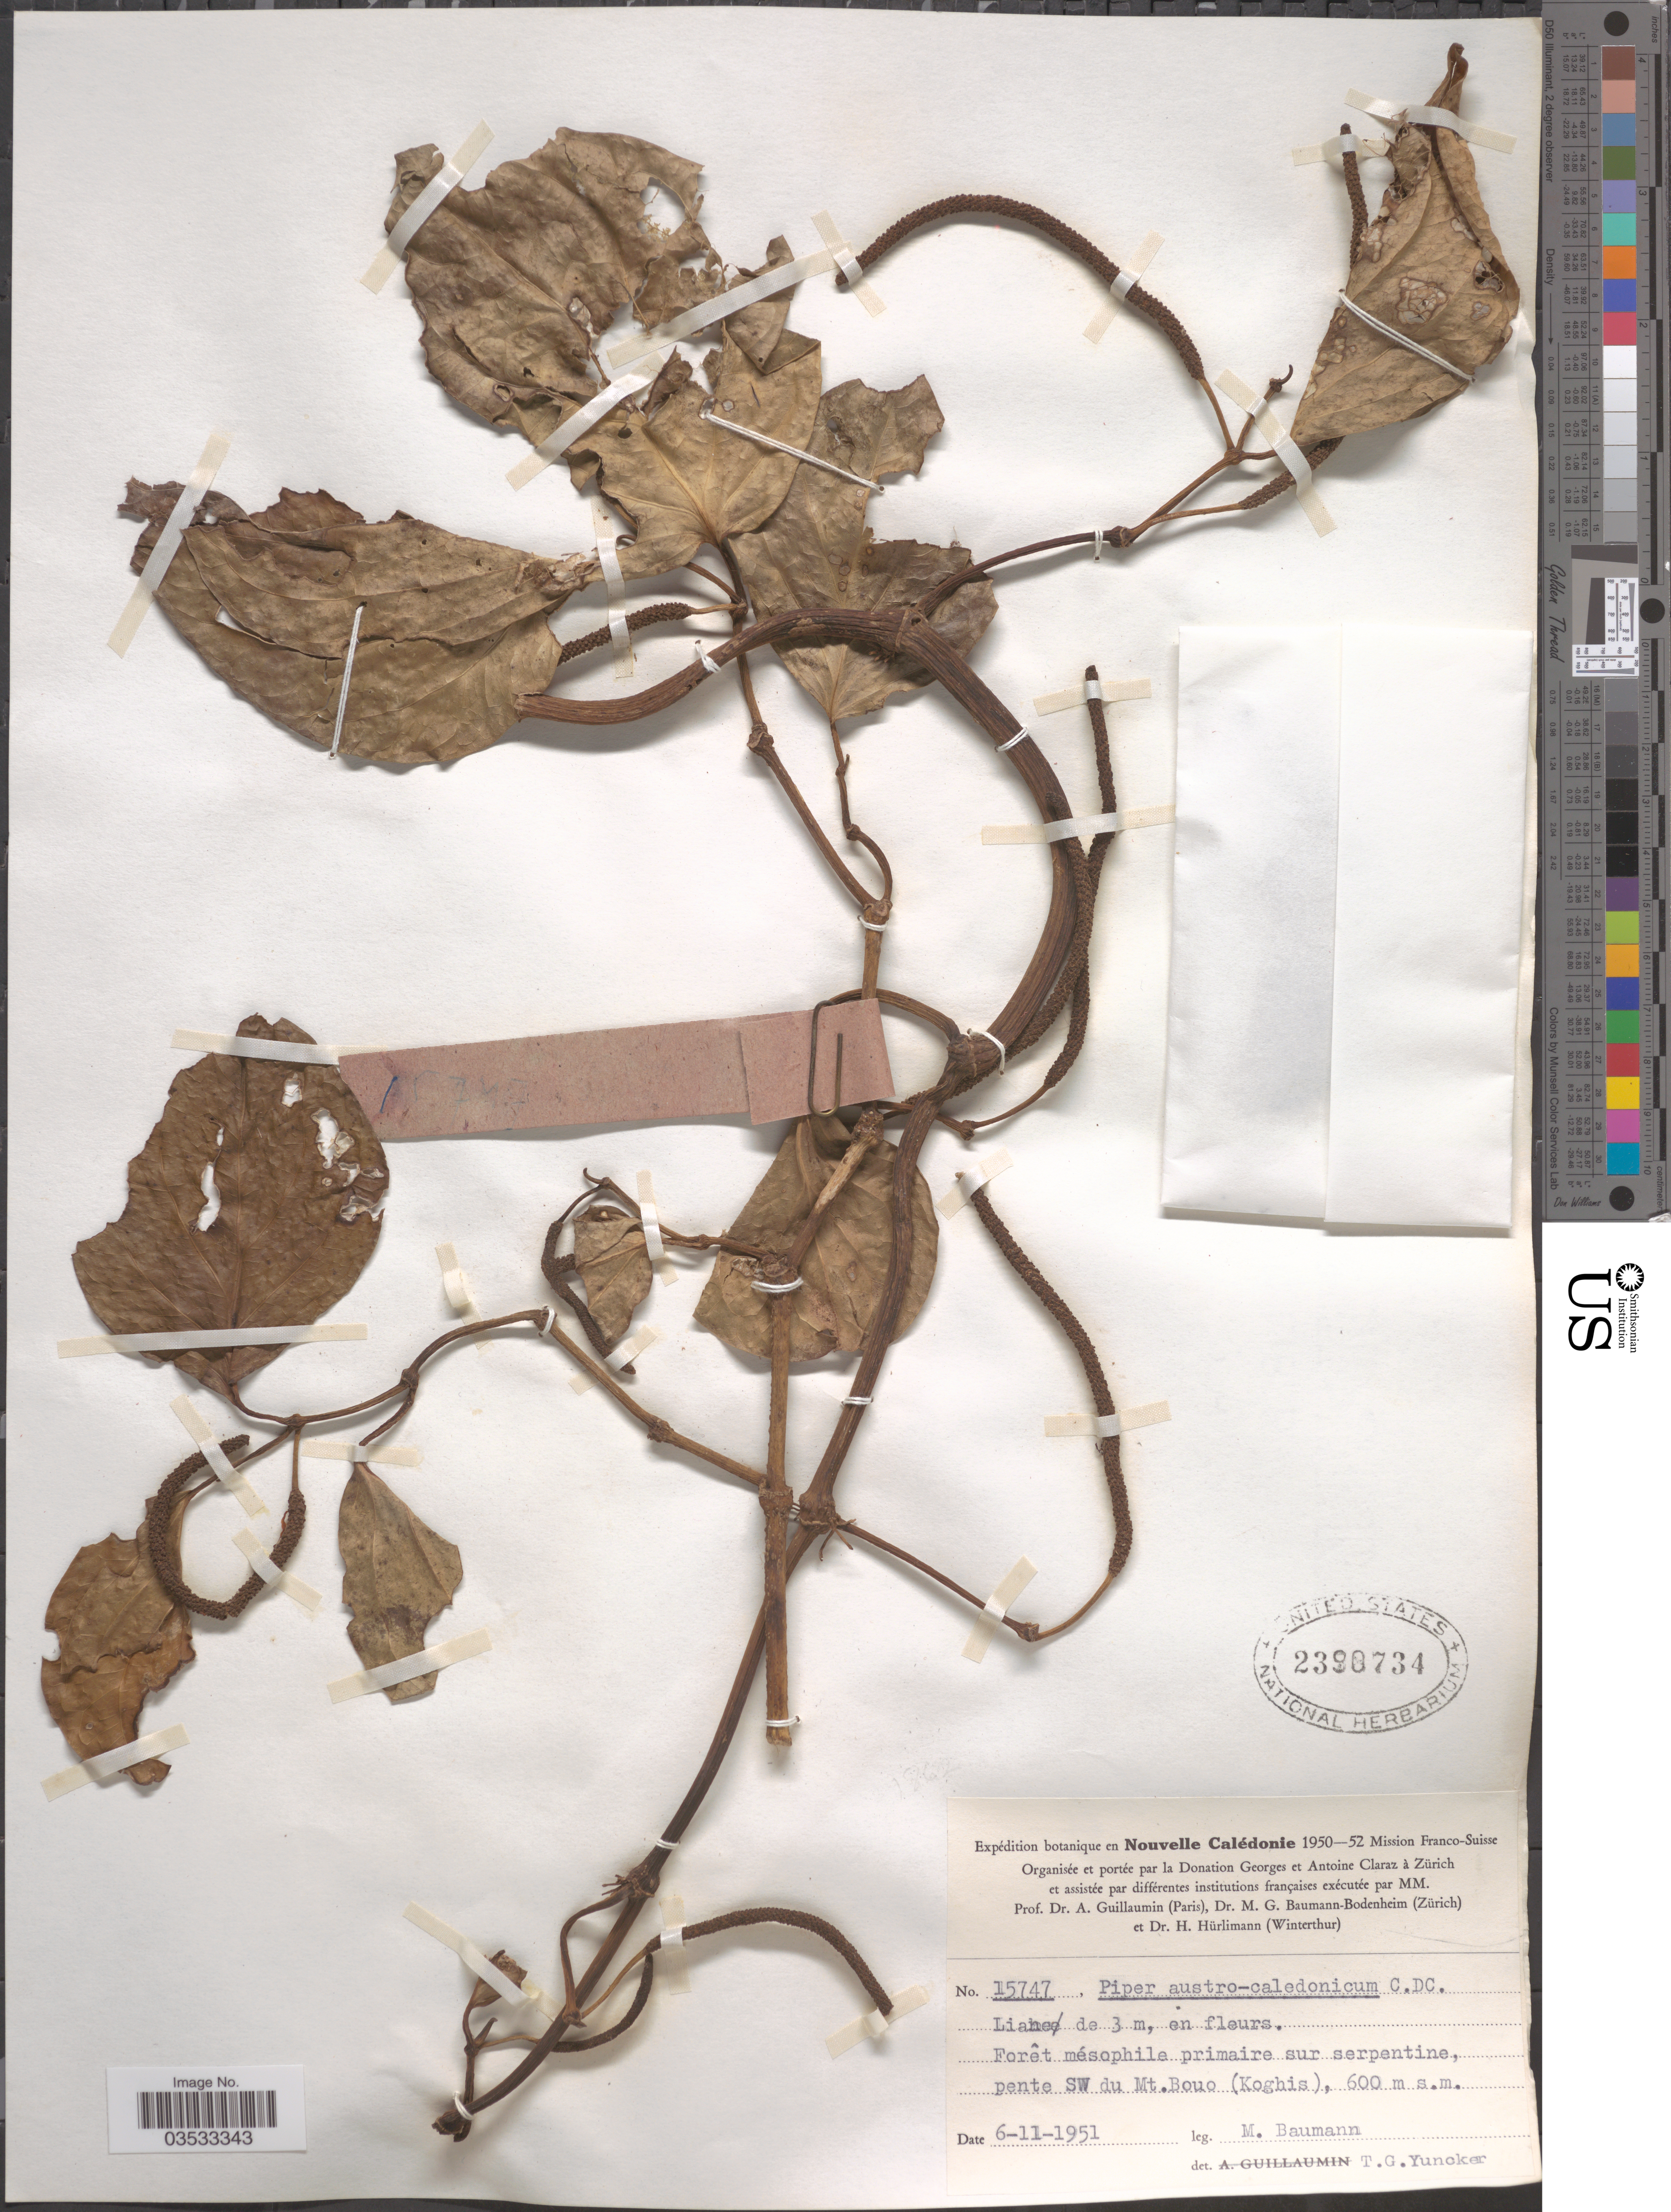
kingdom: Plantae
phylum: Tracheophyta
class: Magnoliopsida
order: Piperales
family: Piperaceae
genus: Piper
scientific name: Piper austrocaledonicum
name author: C. DC.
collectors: M. G. Baumann-Bodenheim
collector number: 15747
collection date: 1951-11-06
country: New Caledonia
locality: Nouvelle Calédonie. Forêt mésophile primaire sur serpentine, pente SW su Mt. Bouo (Koghis).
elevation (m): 600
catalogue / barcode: US 2390734